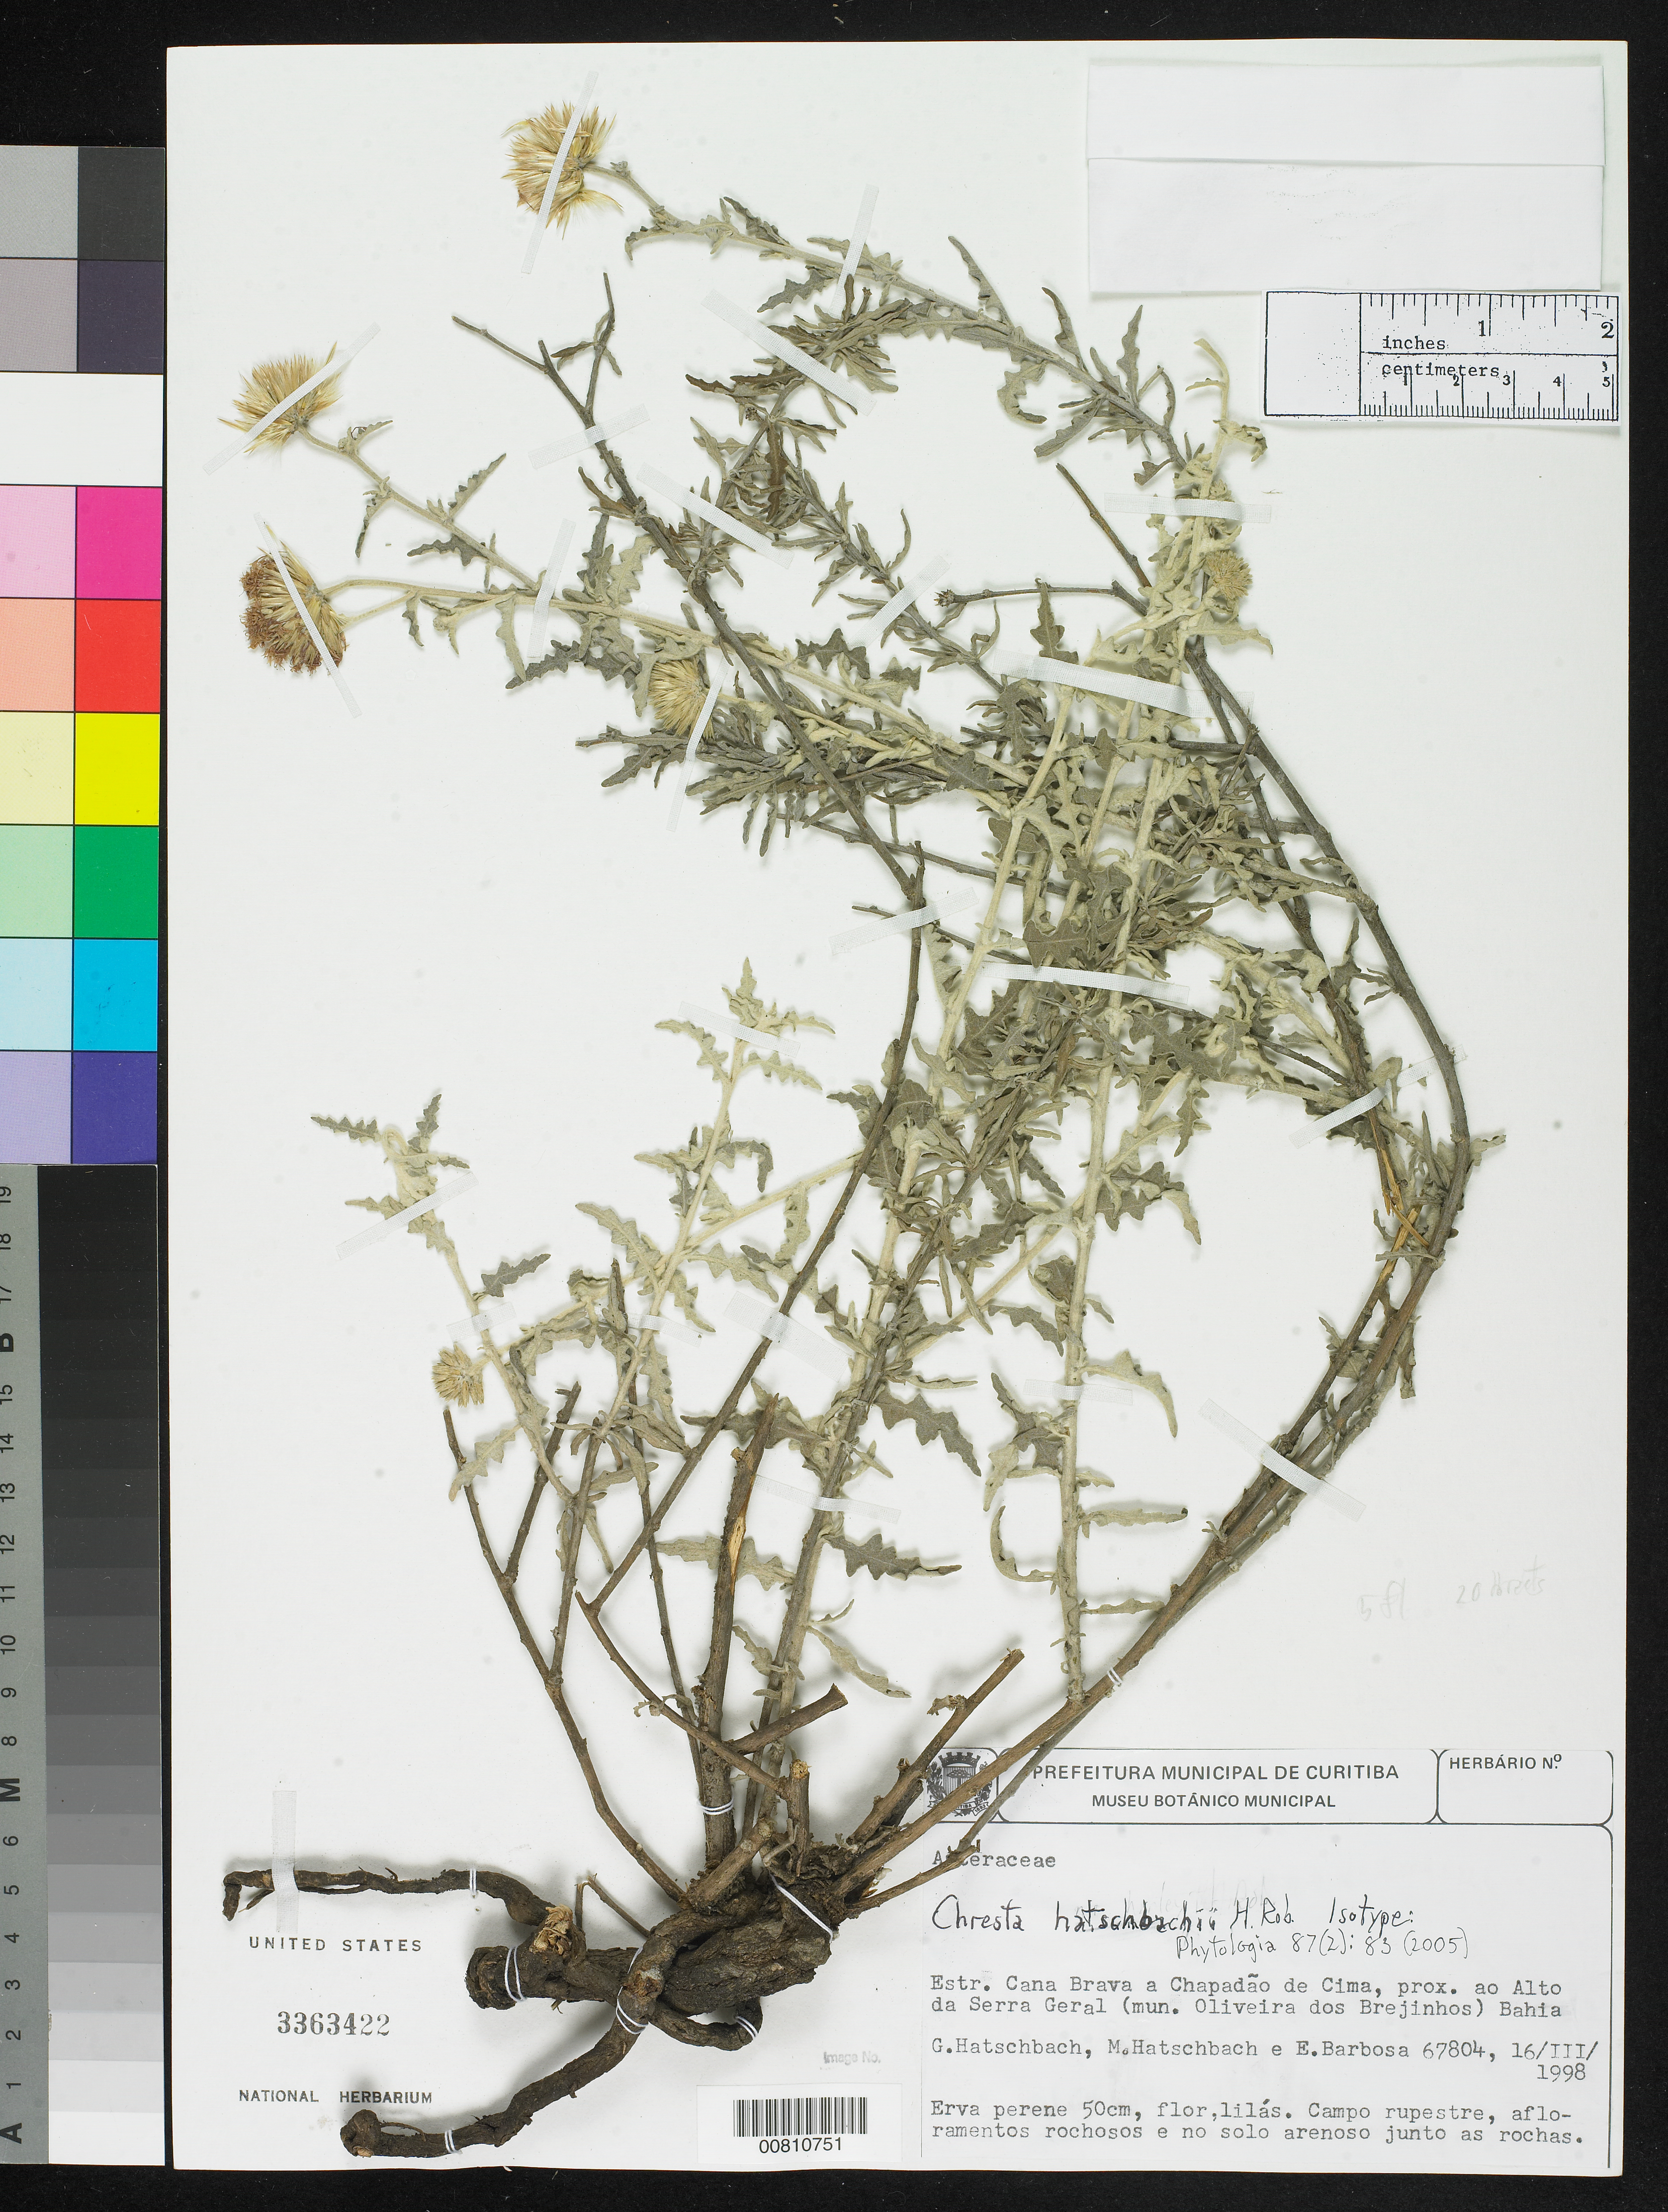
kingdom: Plantae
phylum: Tracheophyta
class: Magnoliopsida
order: Asterales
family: Asteraceae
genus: Chresta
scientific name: Chresta hatschbachii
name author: H. Rob.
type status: Isotype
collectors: G. Hatschbach, M. M. Hatschbach & E. L. Barbosa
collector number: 67804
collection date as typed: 16 Mar 1998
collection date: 1998-03-16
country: Brazil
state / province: Bahia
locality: Estr. Cana Brava a Chapadão de Cima, prox. ao Alto da Serra Geral (mun. Oliveira dos Brejinhos), Bahia.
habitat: Campos rupestre, afloramentos rochosos e no solo arenoso junto as rochas.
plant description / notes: Holotype at MBM.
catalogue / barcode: US 3363422